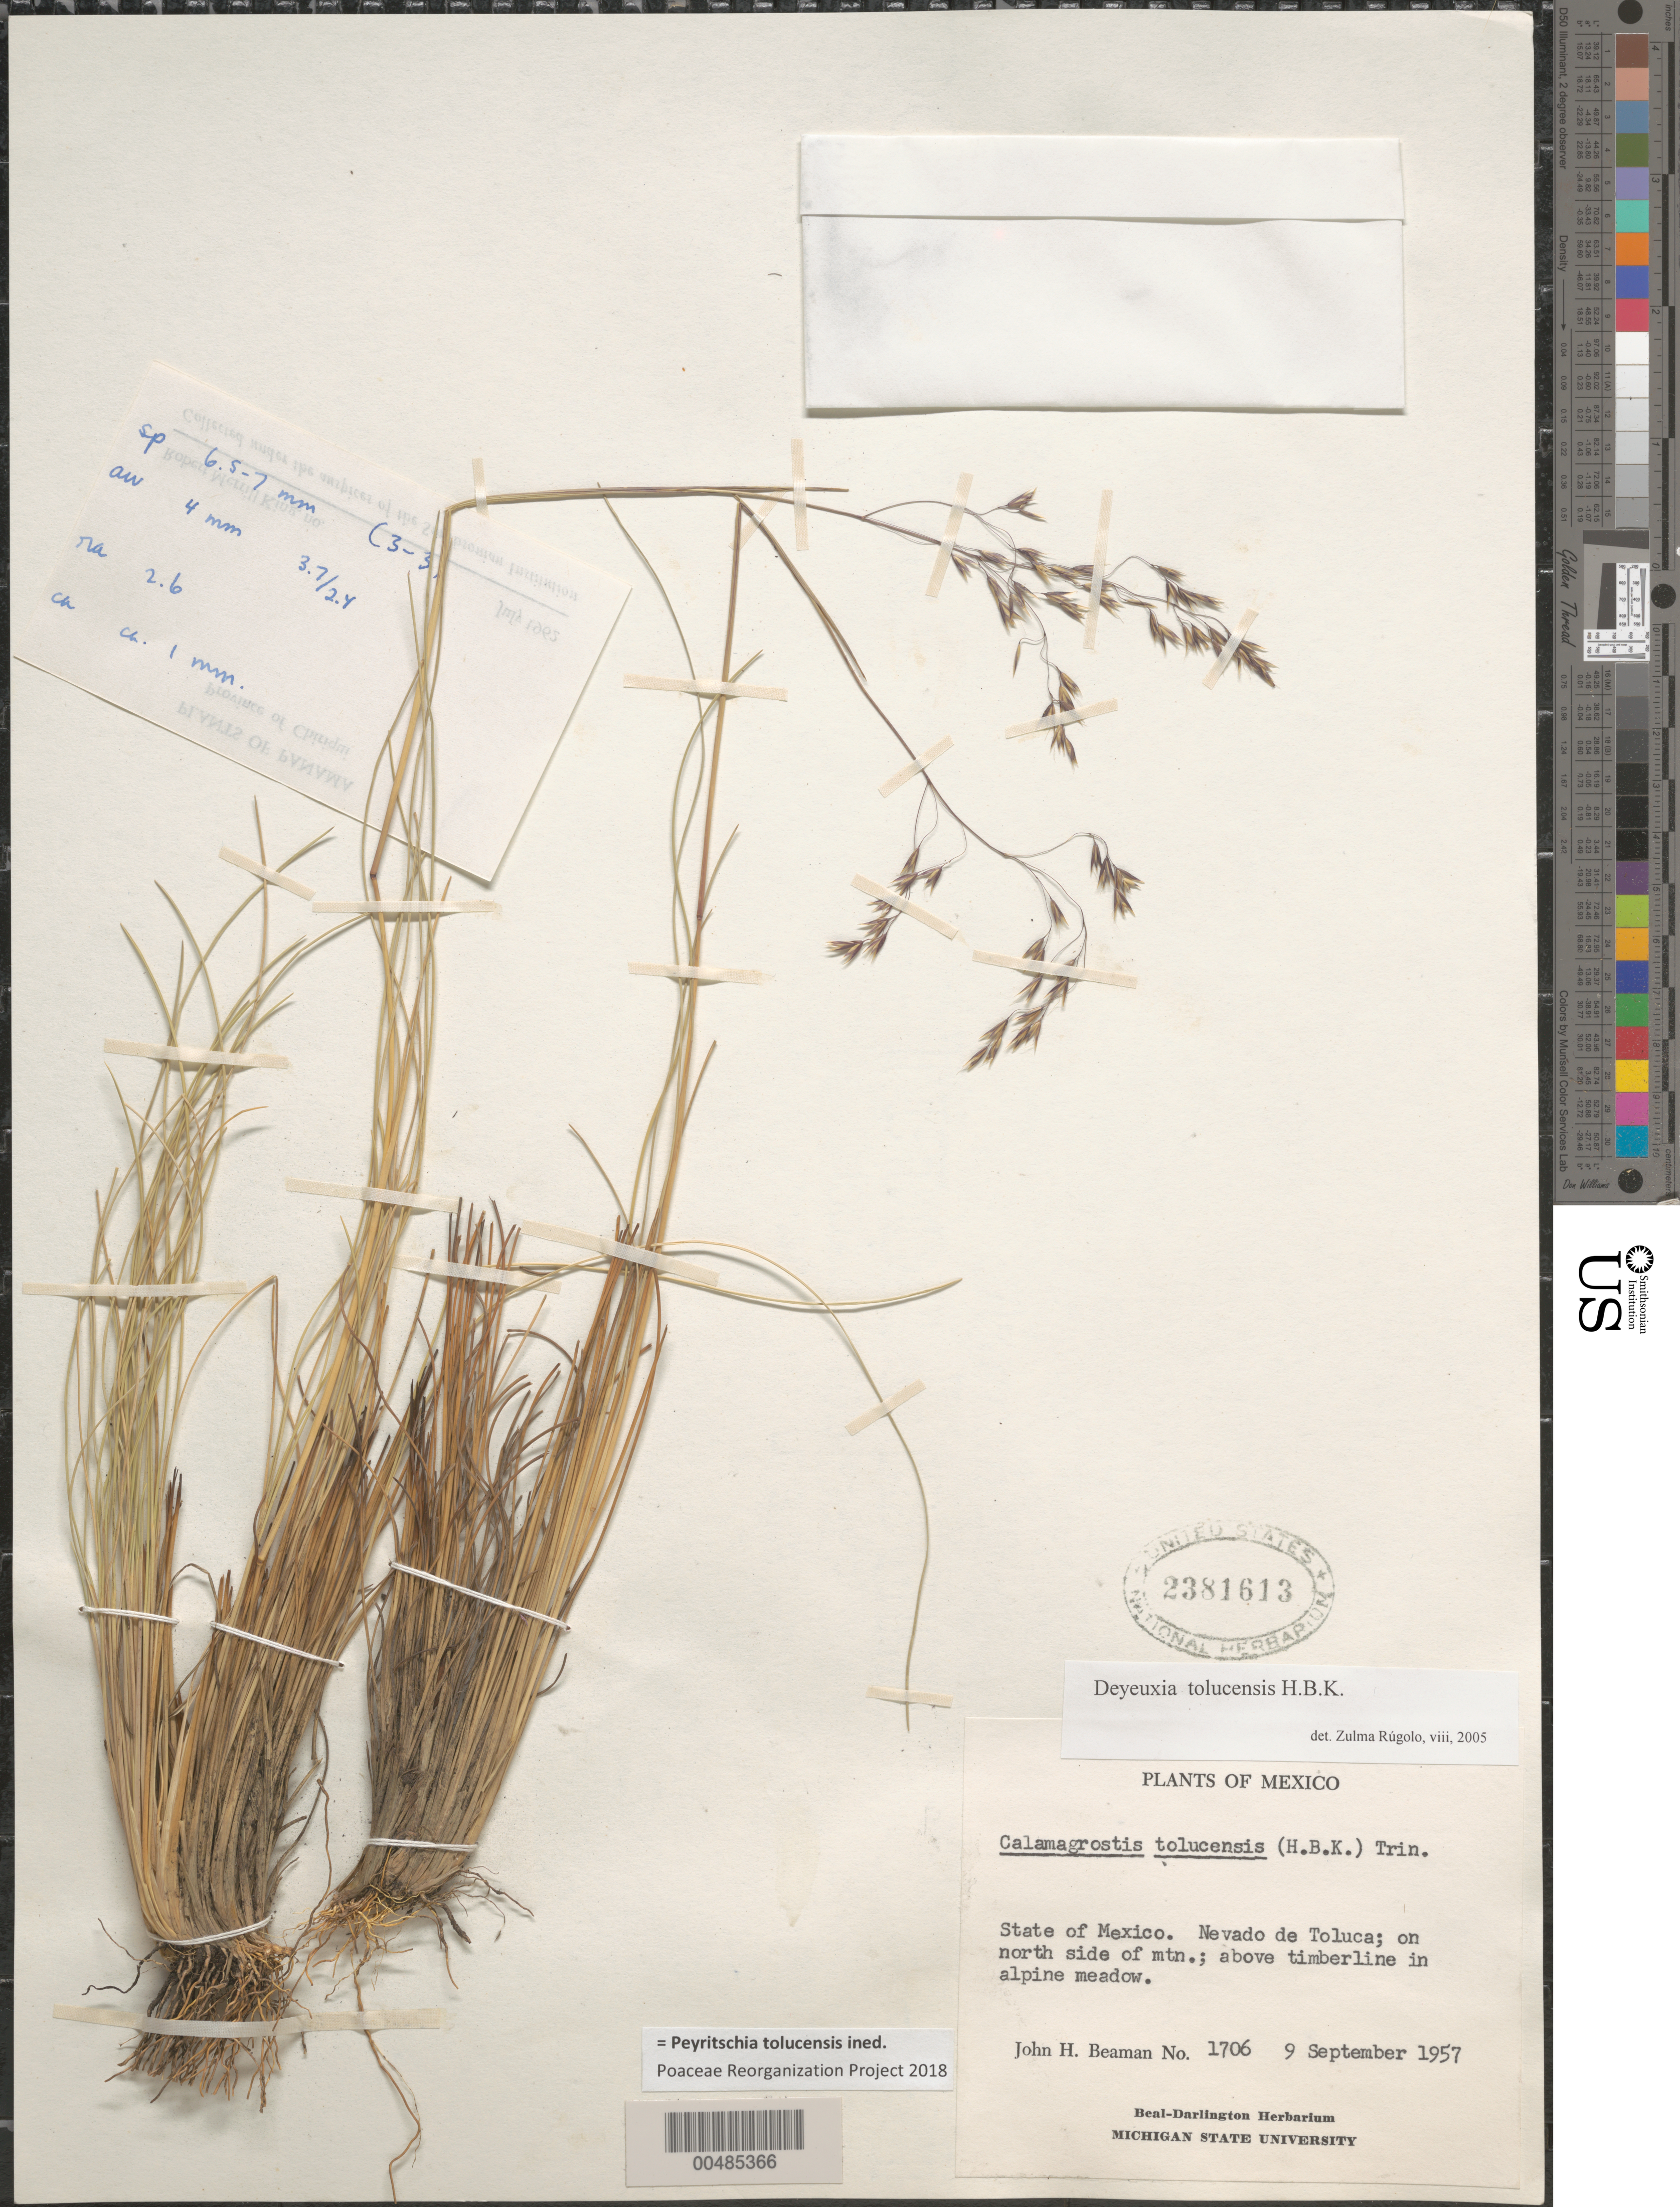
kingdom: Plantae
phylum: Tracheophyta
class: Liliopsida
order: Poales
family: Poaceae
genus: Peyritschia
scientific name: Peyritschia tolucensis ined.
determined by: Poaceae Reorganization Project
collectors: J. H. Beaman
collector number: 1706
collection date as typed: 9 Sep 1957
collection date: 1957-09-09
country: Mexico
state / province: México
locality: Nevado de Toluca, on N side of mtn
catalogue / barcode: US 2381613